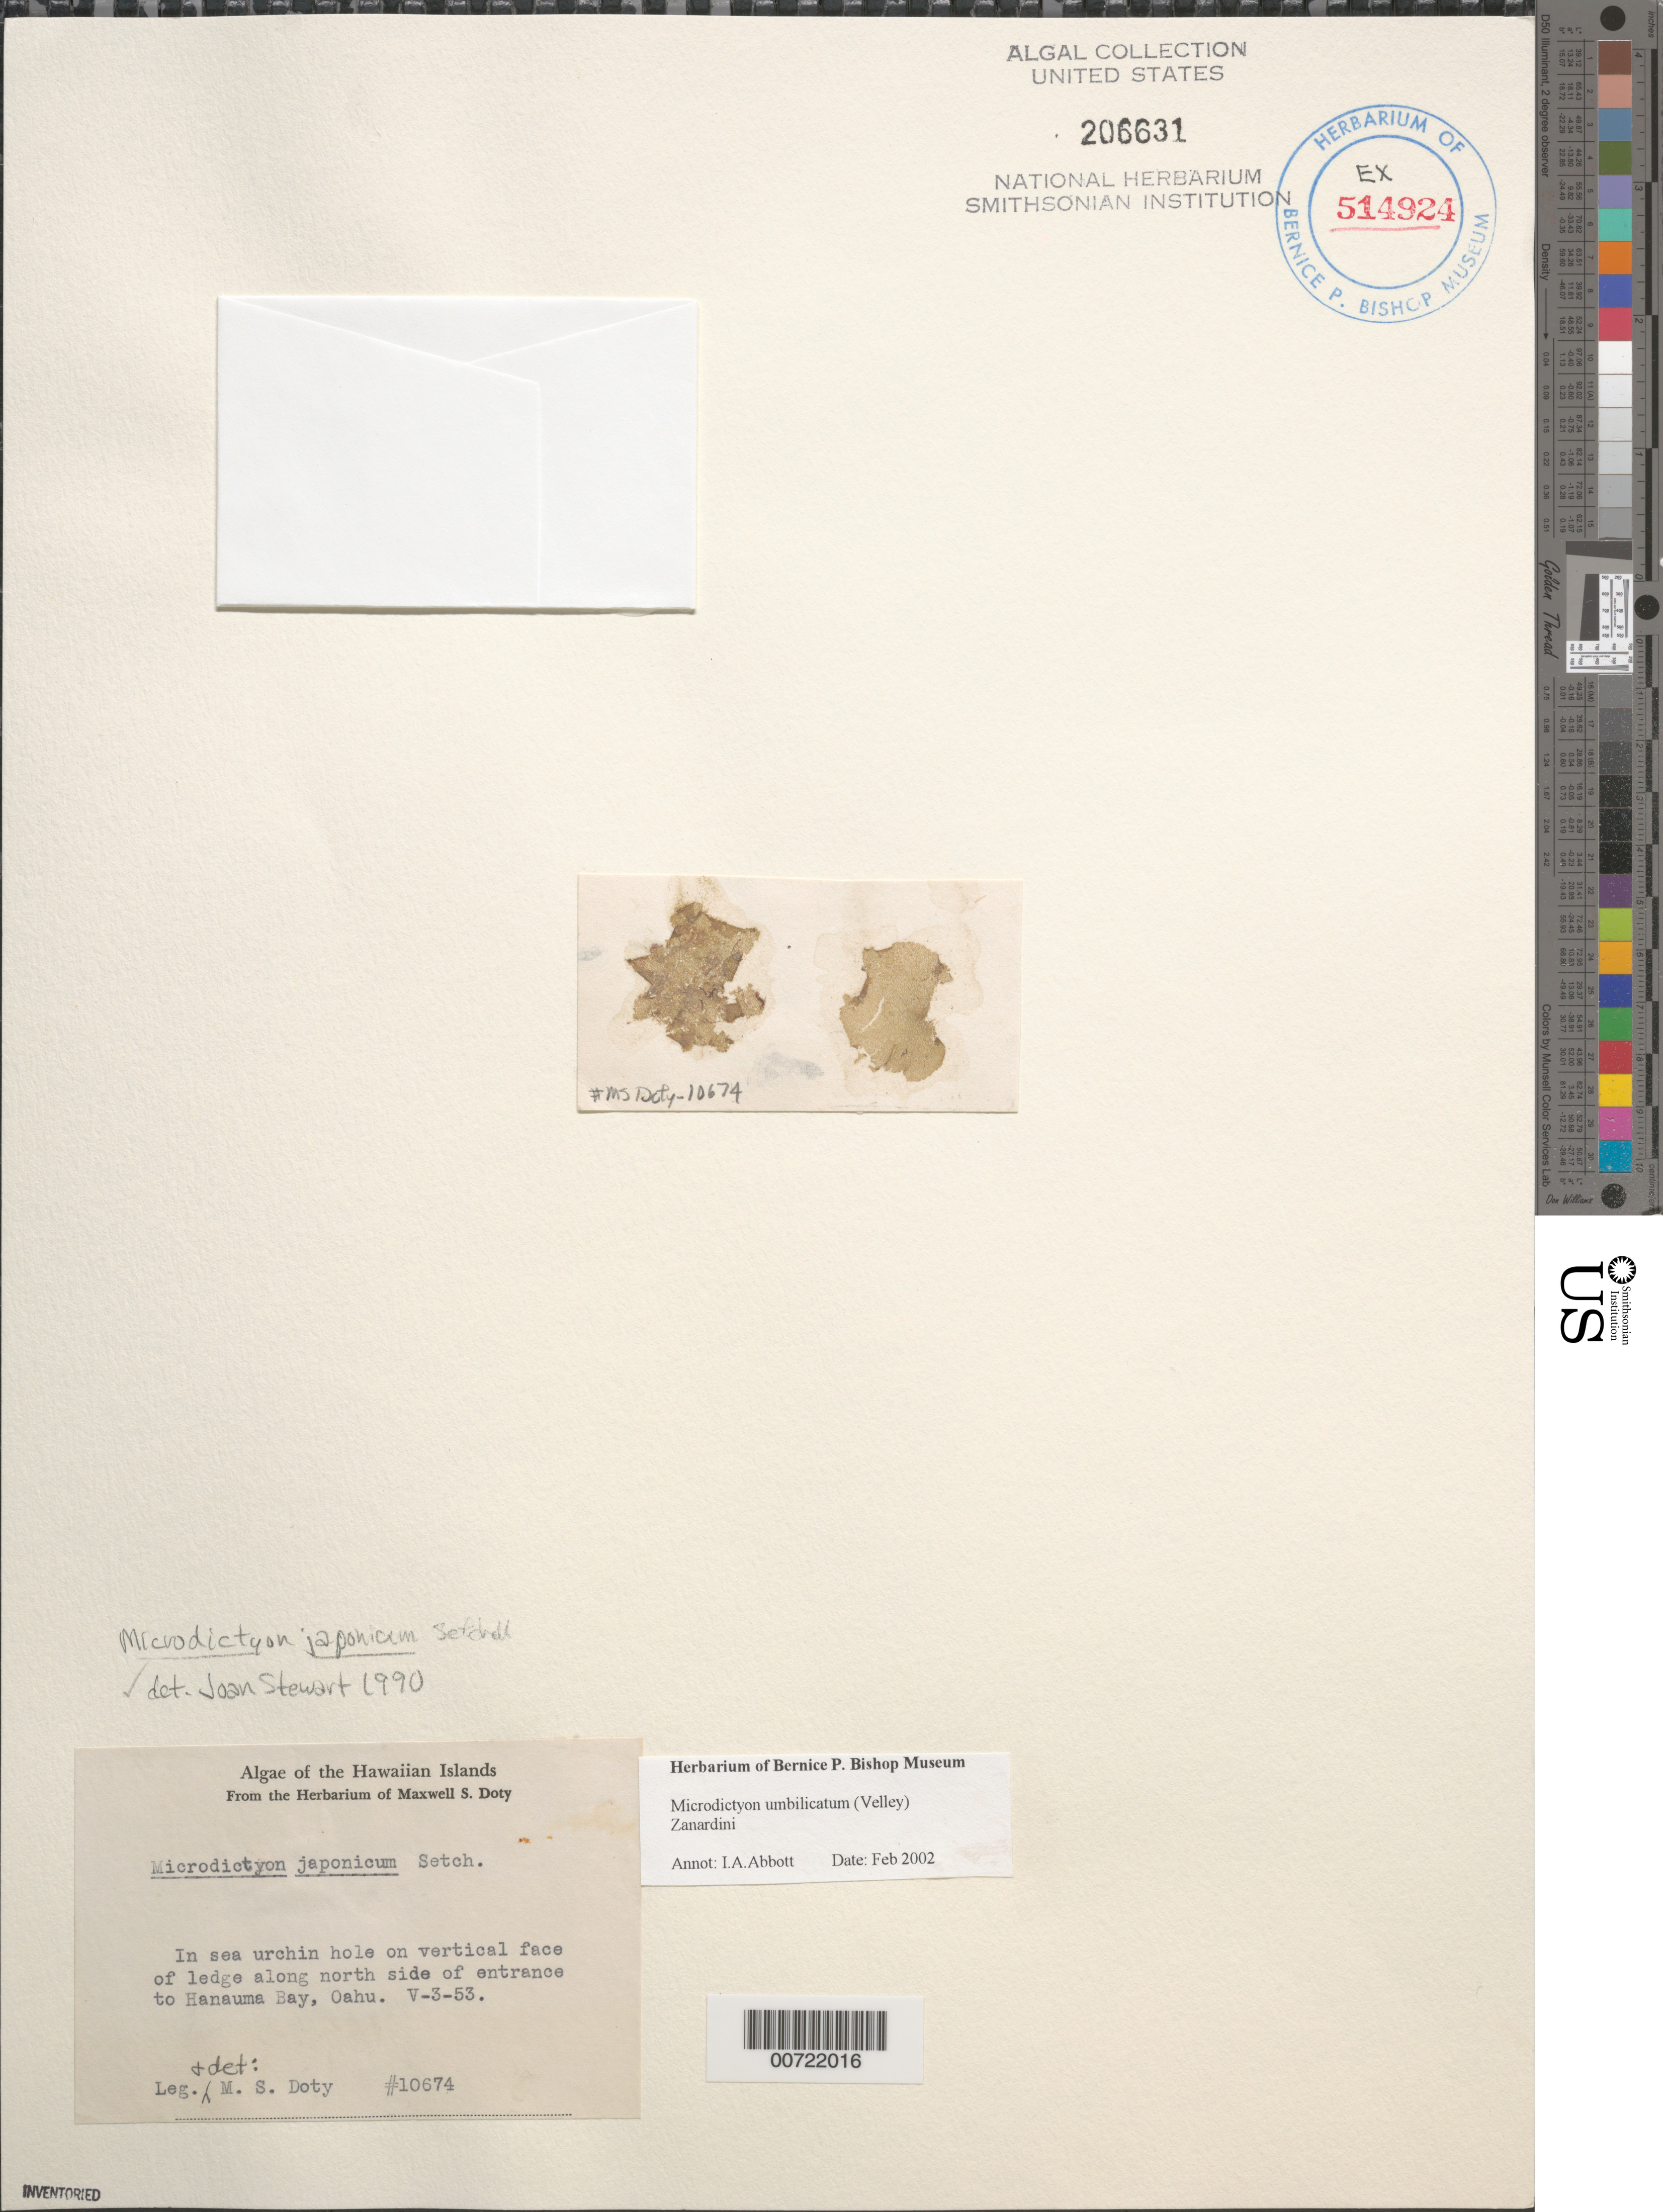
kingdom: Plantae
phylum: Chlorophyta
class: Ulvophyceae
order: Cladophorales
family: Anadyomenaceae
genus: Microdictyon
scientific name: Microdictyon umbilicatum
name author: (Velley) Zanardini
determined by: Abbott, Isabella A.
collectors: M. S. Doty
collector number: MSD 10674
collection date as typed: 03 May 1953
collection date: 1953-05-03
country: United States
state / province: Hawaii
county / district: Honolulu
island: Oahu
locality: Hanauma Bay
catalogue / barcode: US 206631